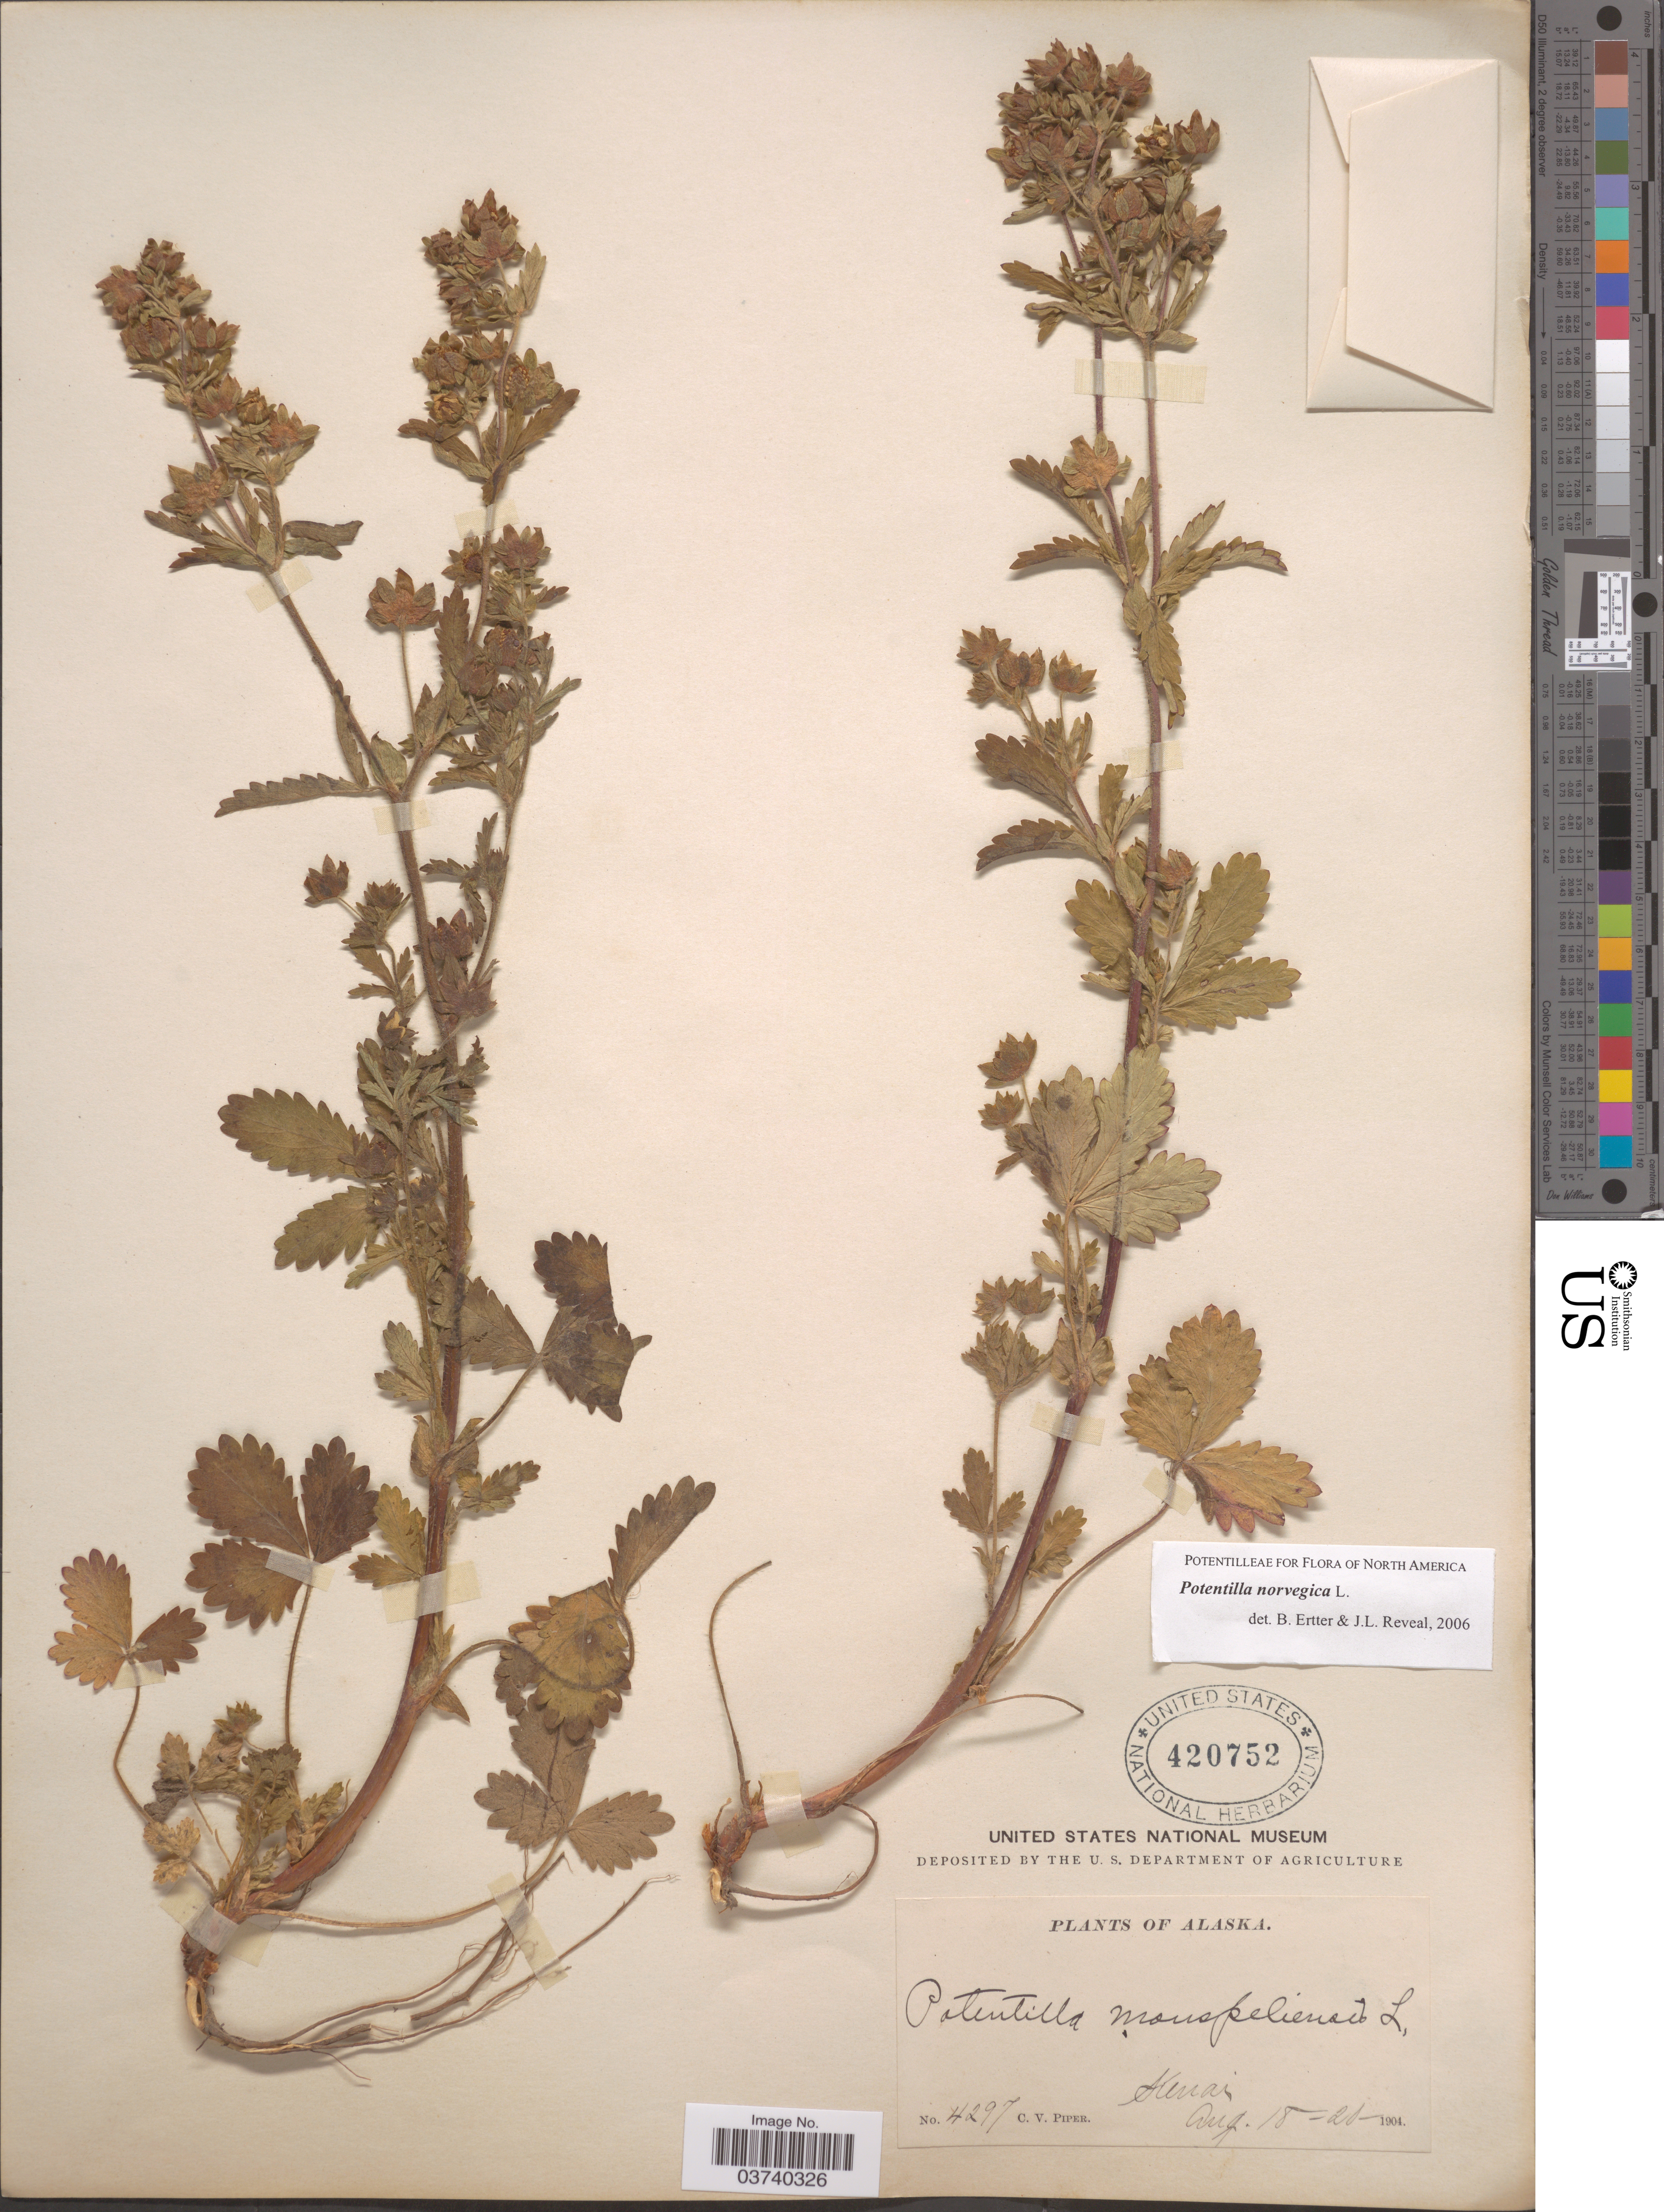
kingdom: Plantae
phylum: Tracheophyta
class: Magnoliopsida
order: Rosales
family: Rosaceae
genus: Potentilla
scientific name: Potentilla norvegica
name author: L.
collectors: C. V. Piper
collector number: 4297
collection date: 1904-08-18/1904-08-20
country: United States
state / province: Alaska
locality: Kenai.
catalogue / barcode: US 420752